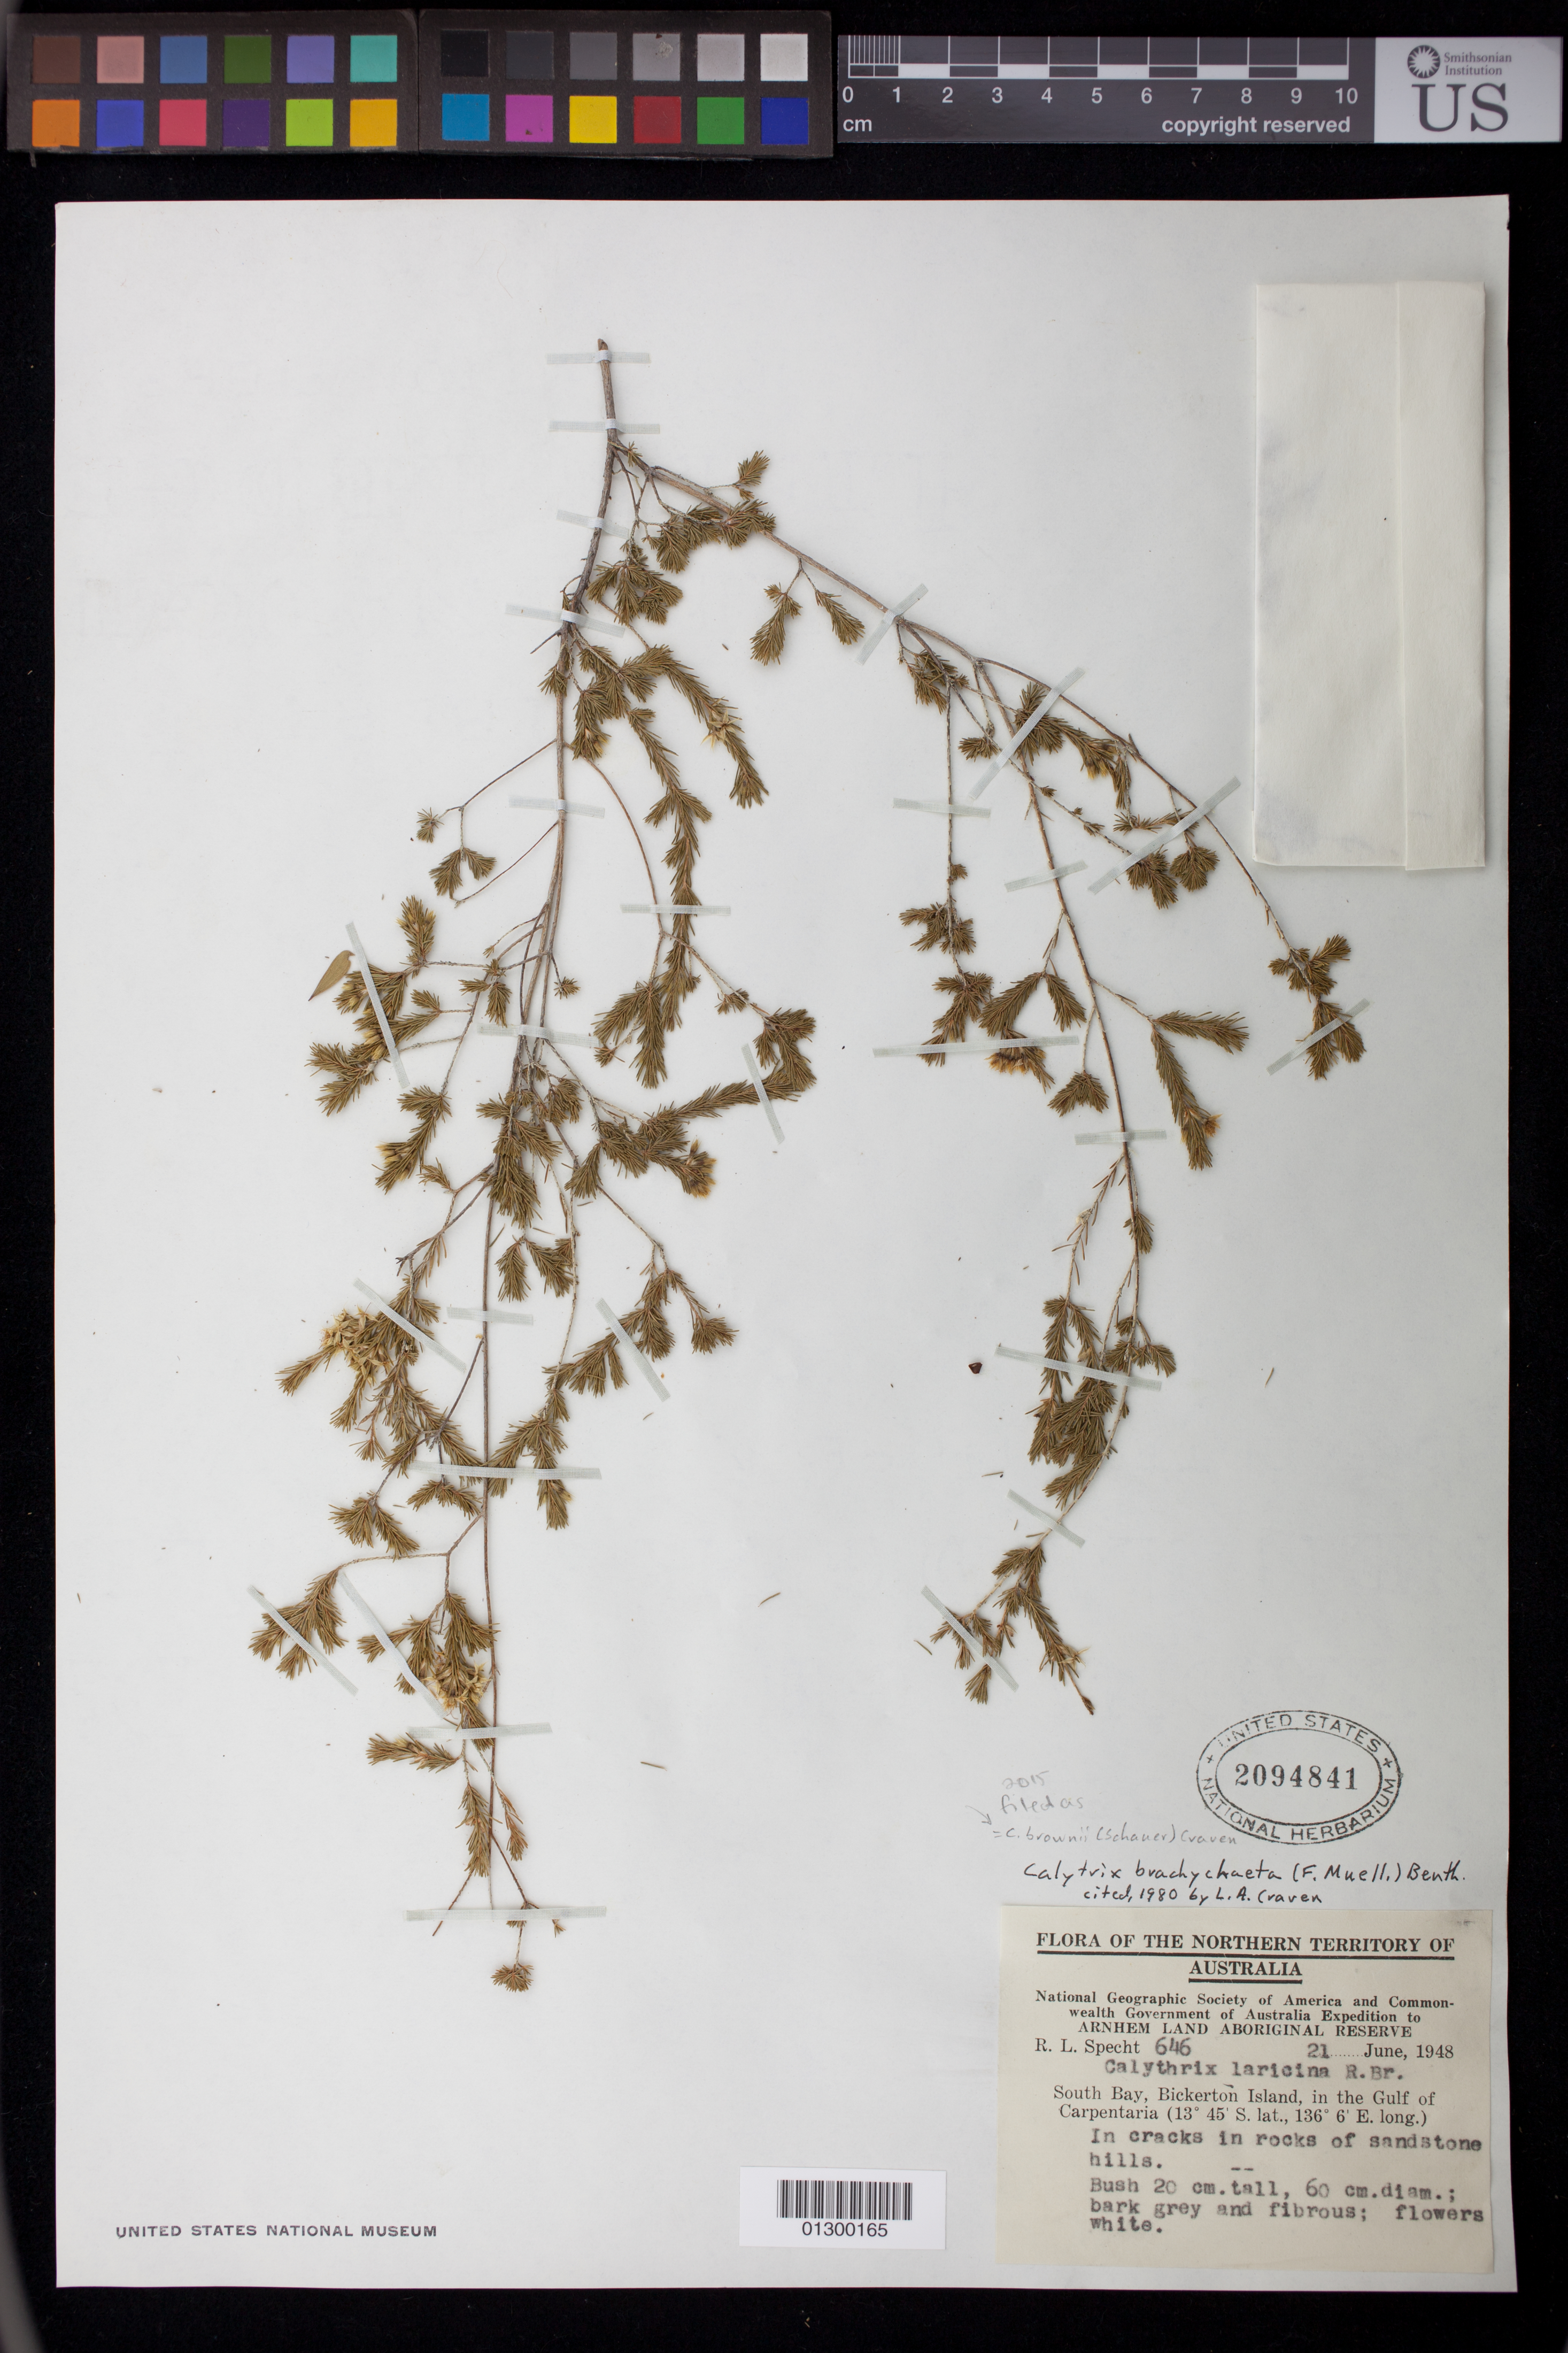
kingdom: Plantae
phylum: Tracheophyta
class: Magnoliopsida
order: Myrtales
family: Myrtaceae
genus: Calytrix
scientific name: Calytrix brownii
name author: (Schauer) Craven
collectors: R. L. Specht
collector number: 646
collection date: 1948-06-21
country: Australia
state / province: Northern Territory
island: Bickerton Island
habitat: In cracks in rocks of sandstone hills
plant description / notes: Bush 20 cm. tall, 60 cm. diam.; bark grey and fibrous; flowers white.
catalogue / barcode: US 2094841